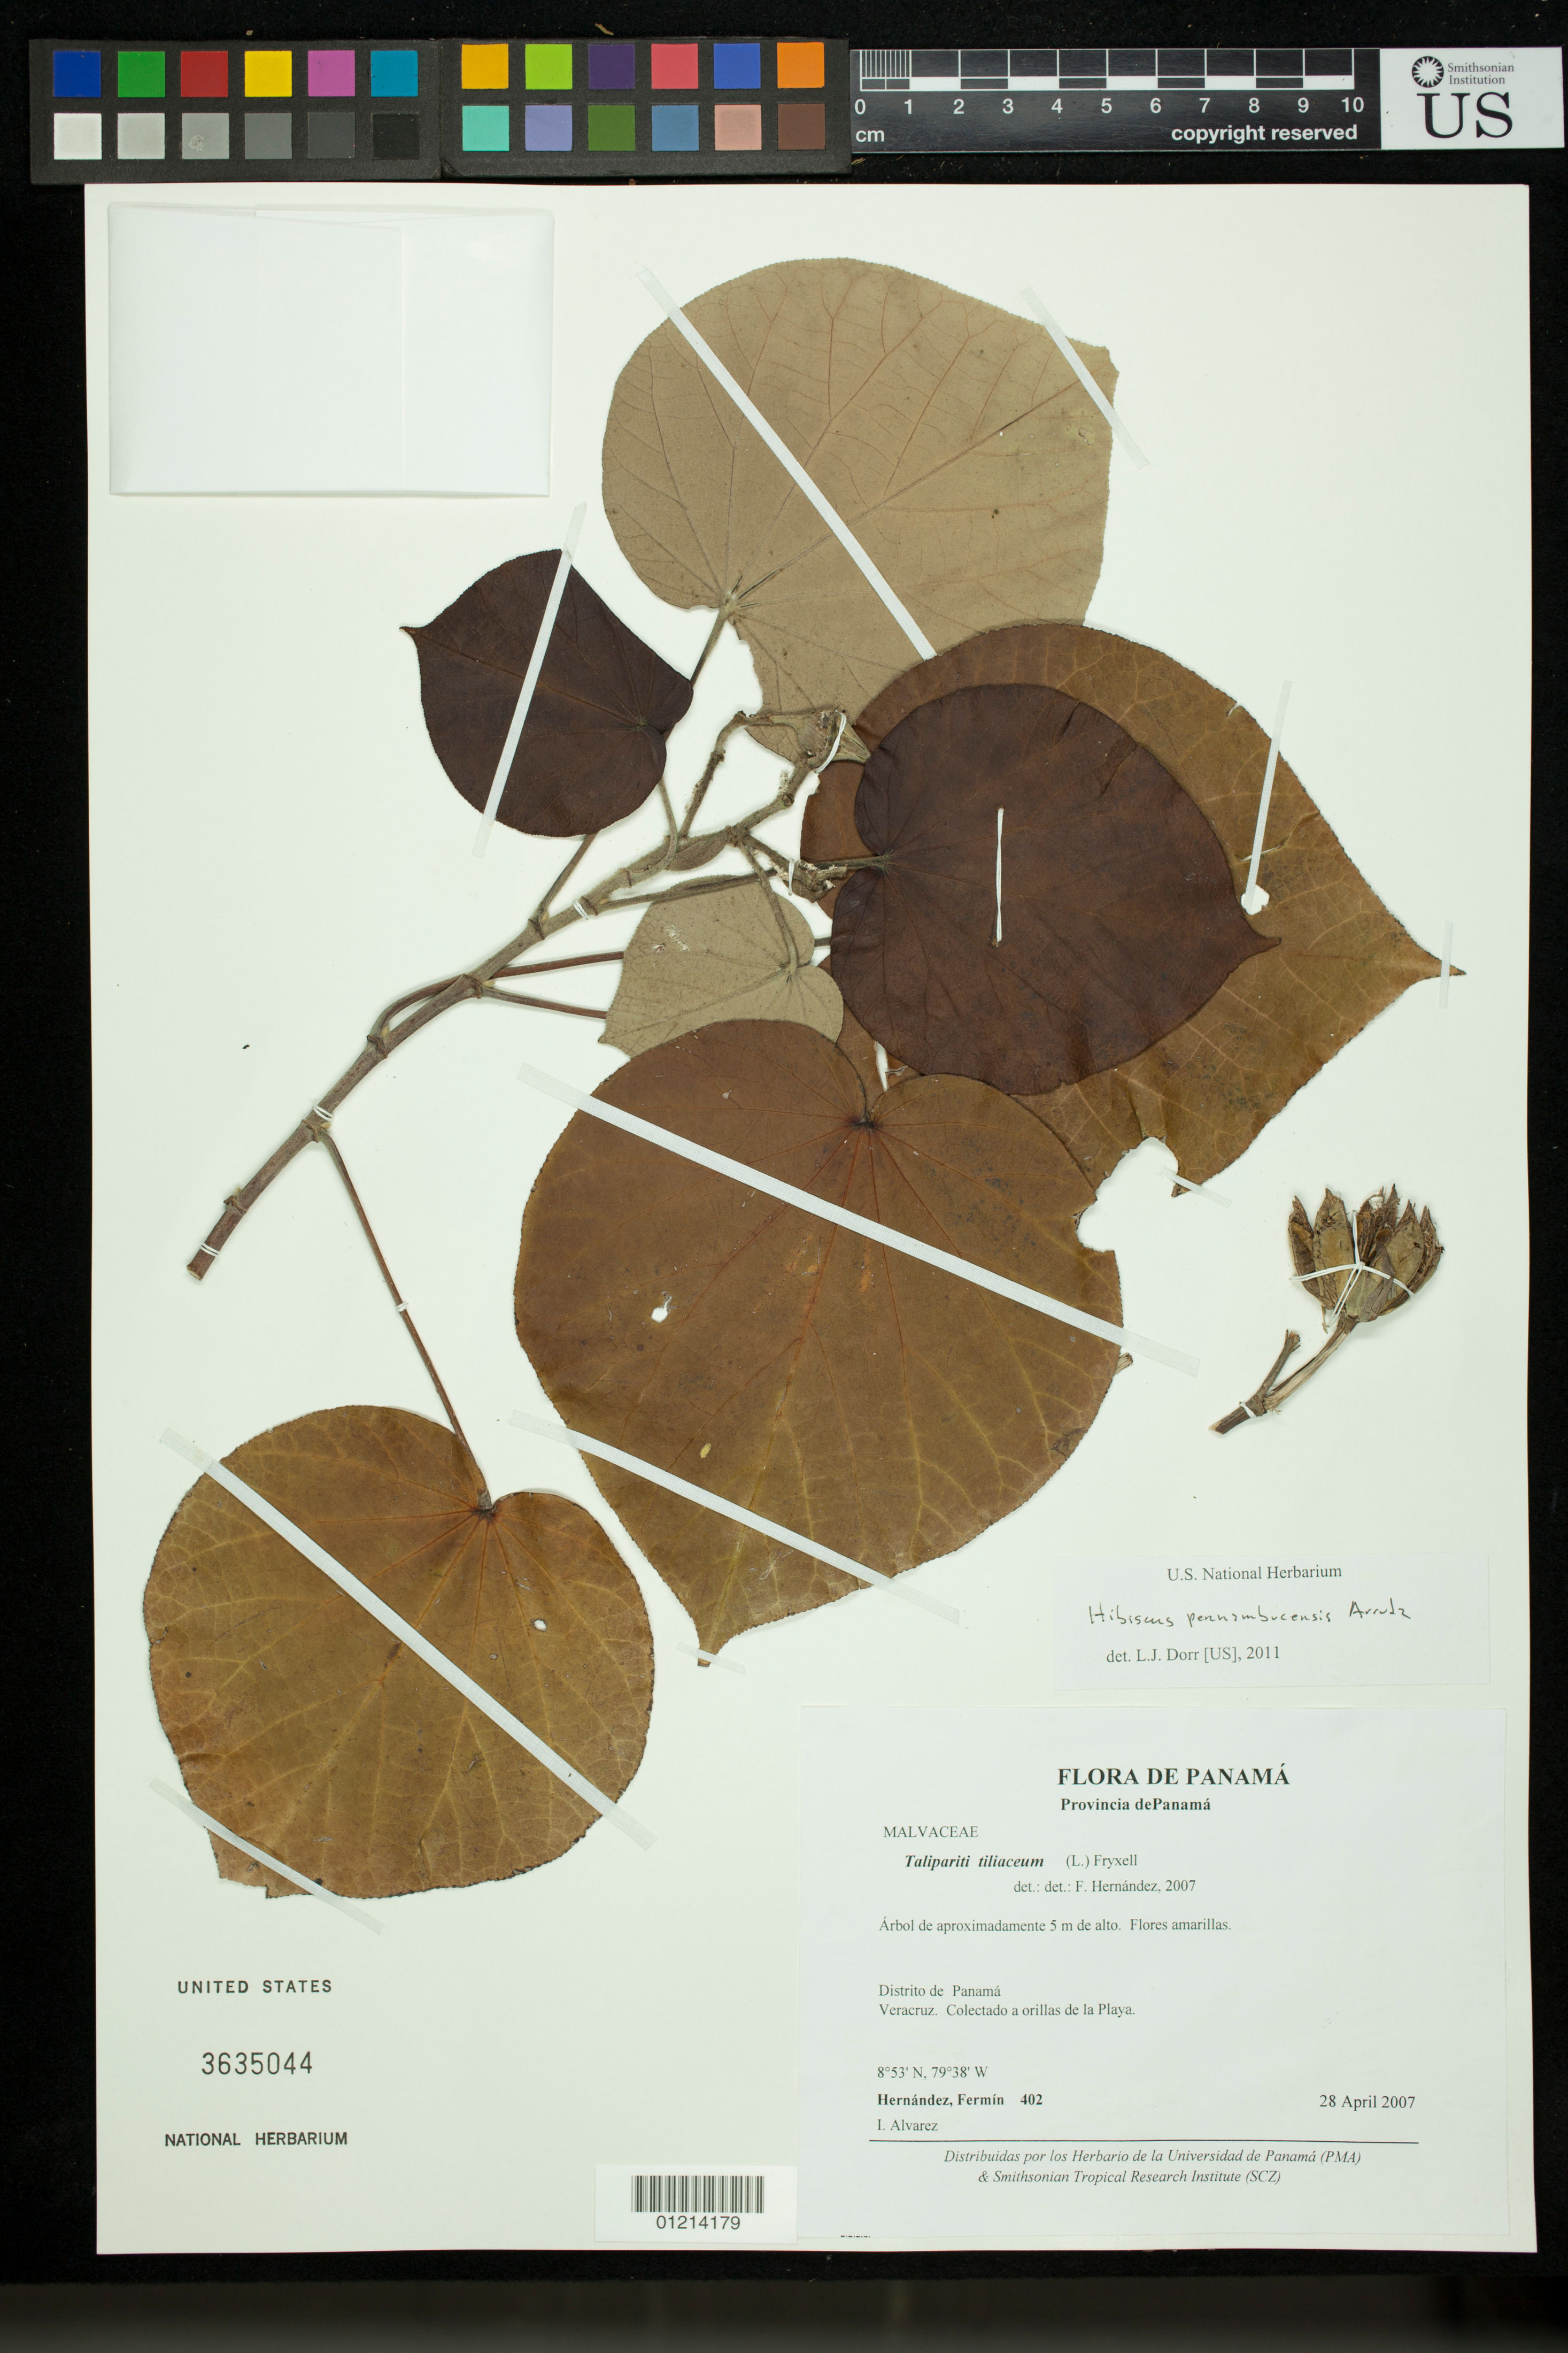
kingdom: Plantae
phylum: Tracheophyta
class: Magnoliopsida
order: Malvales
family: Malvaceae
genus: Talipariti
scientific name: Talipariti tiliaceum var. tiliaceum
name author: (L.) Fryxell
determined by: Dorr, Laurence J., Curator (BOT), Smithsonian Institution - National Museum of Natural History (UNITED STATES)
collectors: F. Hernández & I. Alvarez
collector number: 402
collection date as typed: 28 Apr 2007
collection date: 2007-04-28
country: Panama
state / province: Panamá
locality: Distrito de Panamá. Veracruz. Colectado a orillas de la Playa.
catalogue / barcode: US 3635044